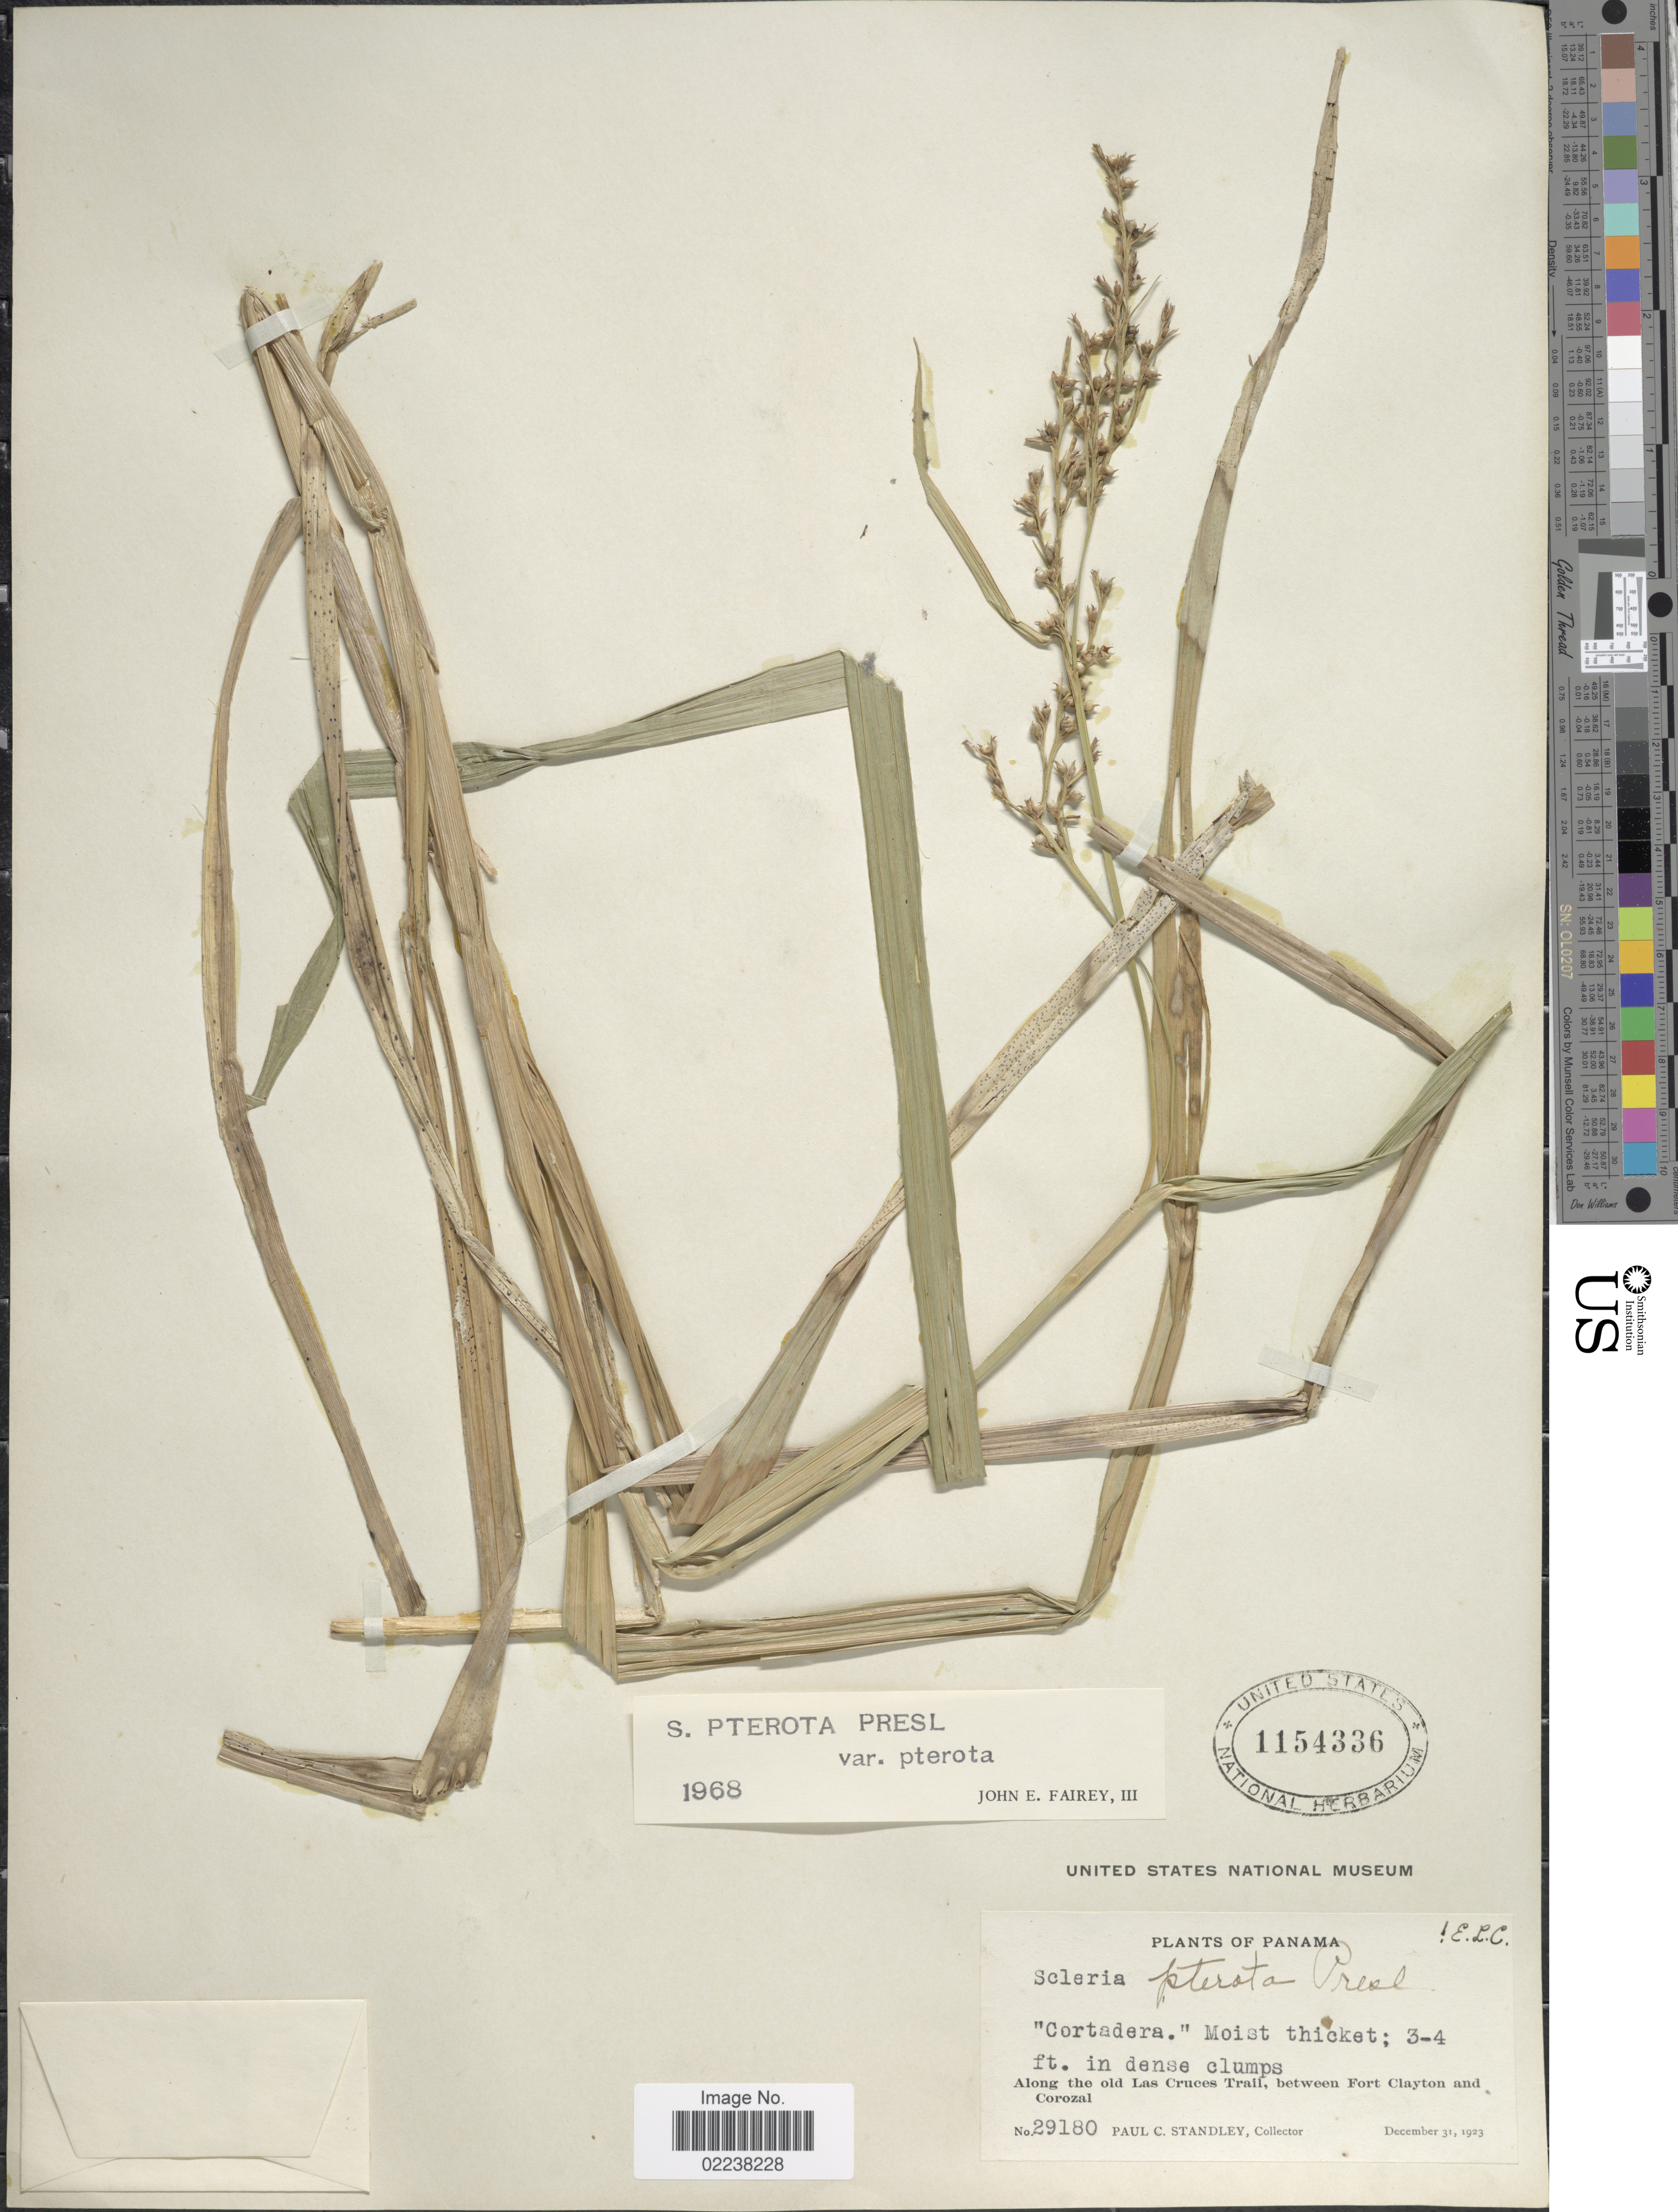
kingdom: Plantae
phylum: Tracheophyta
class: Liliopsida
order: Poales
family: Cyperaceae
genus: Scleria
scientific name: Scleria gaertneri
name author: Raddi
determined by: Strong, Mark T., (BOT), Smithsonian Institution - National Museum of Natural History (UNITED STATES)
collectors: P. C. Standley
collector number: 29180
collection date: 1923-12-31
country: Panama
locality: Along the old Las Cruces Trail, between Fort Clayton and Corozal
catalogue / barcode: US 1154336